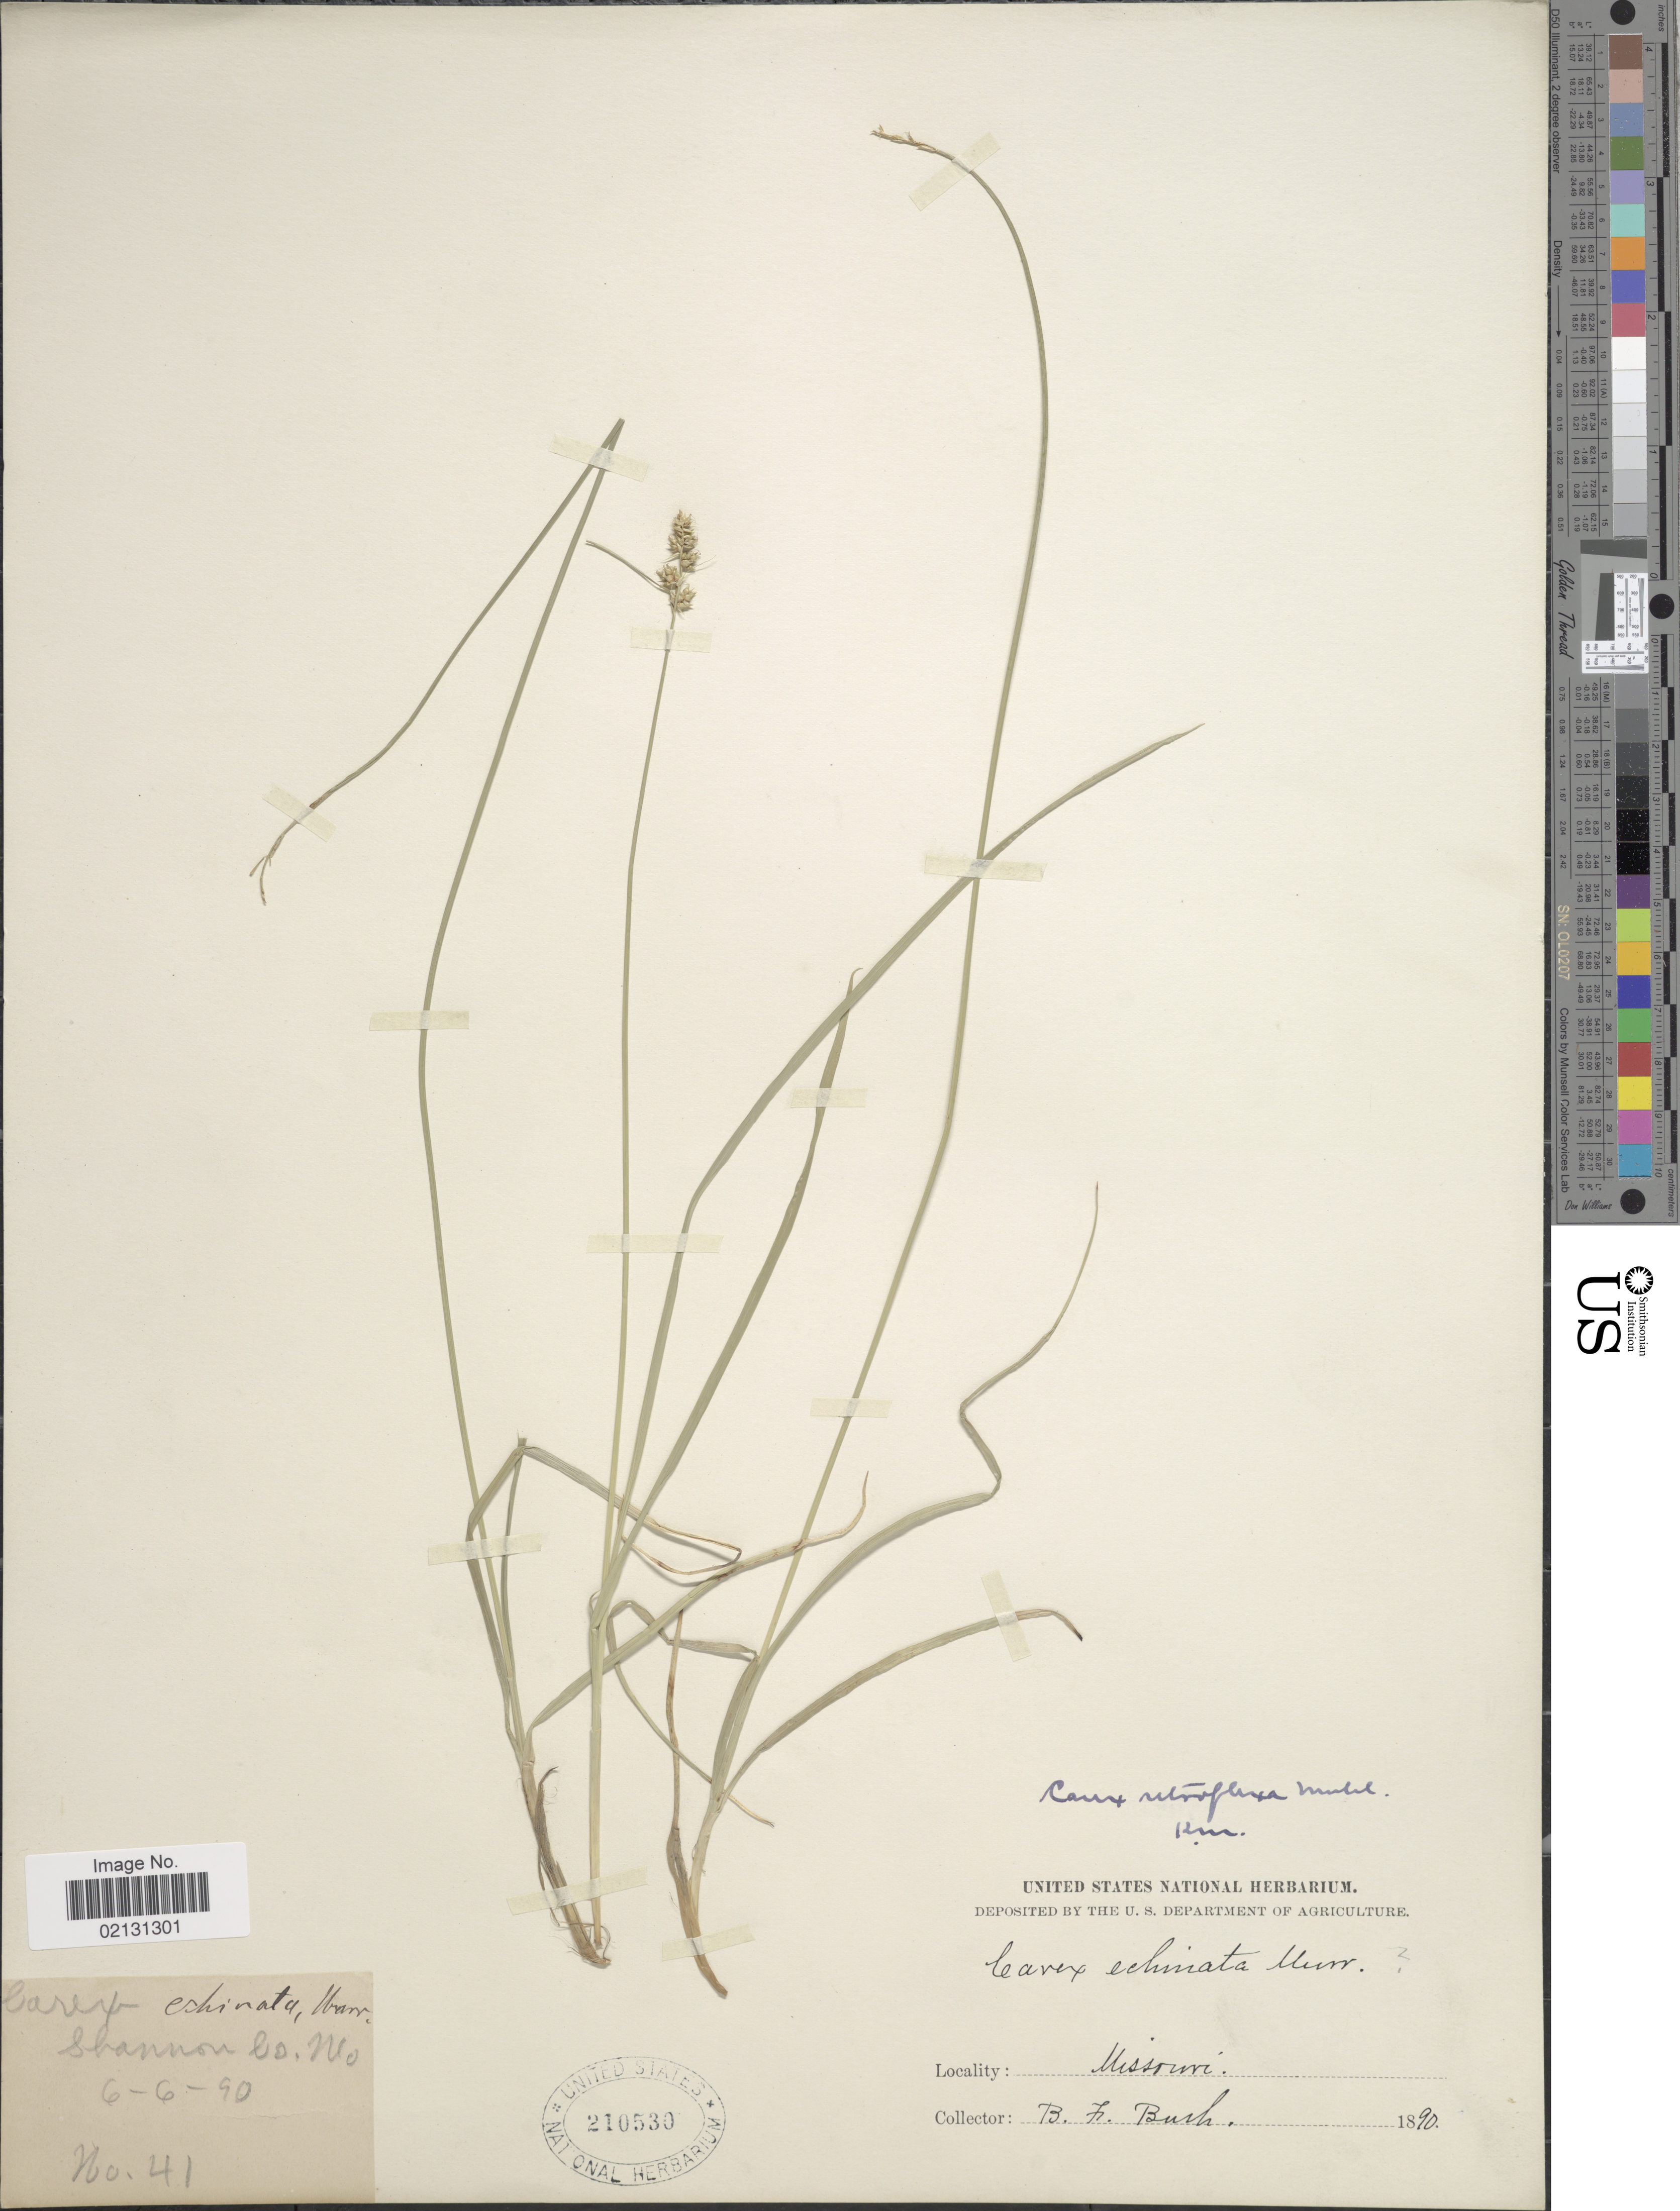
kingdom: Plantae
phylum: Tracheophyta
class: Liliopsida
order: Poales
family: Cyperaceae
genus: Carex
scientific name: Carex retroflexa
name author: Muhl. ex Willd.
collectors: B. F. Bush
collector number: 41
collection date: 1890-06-06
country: United States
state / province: Missouri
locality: Shannon Co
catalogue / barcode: US 210530